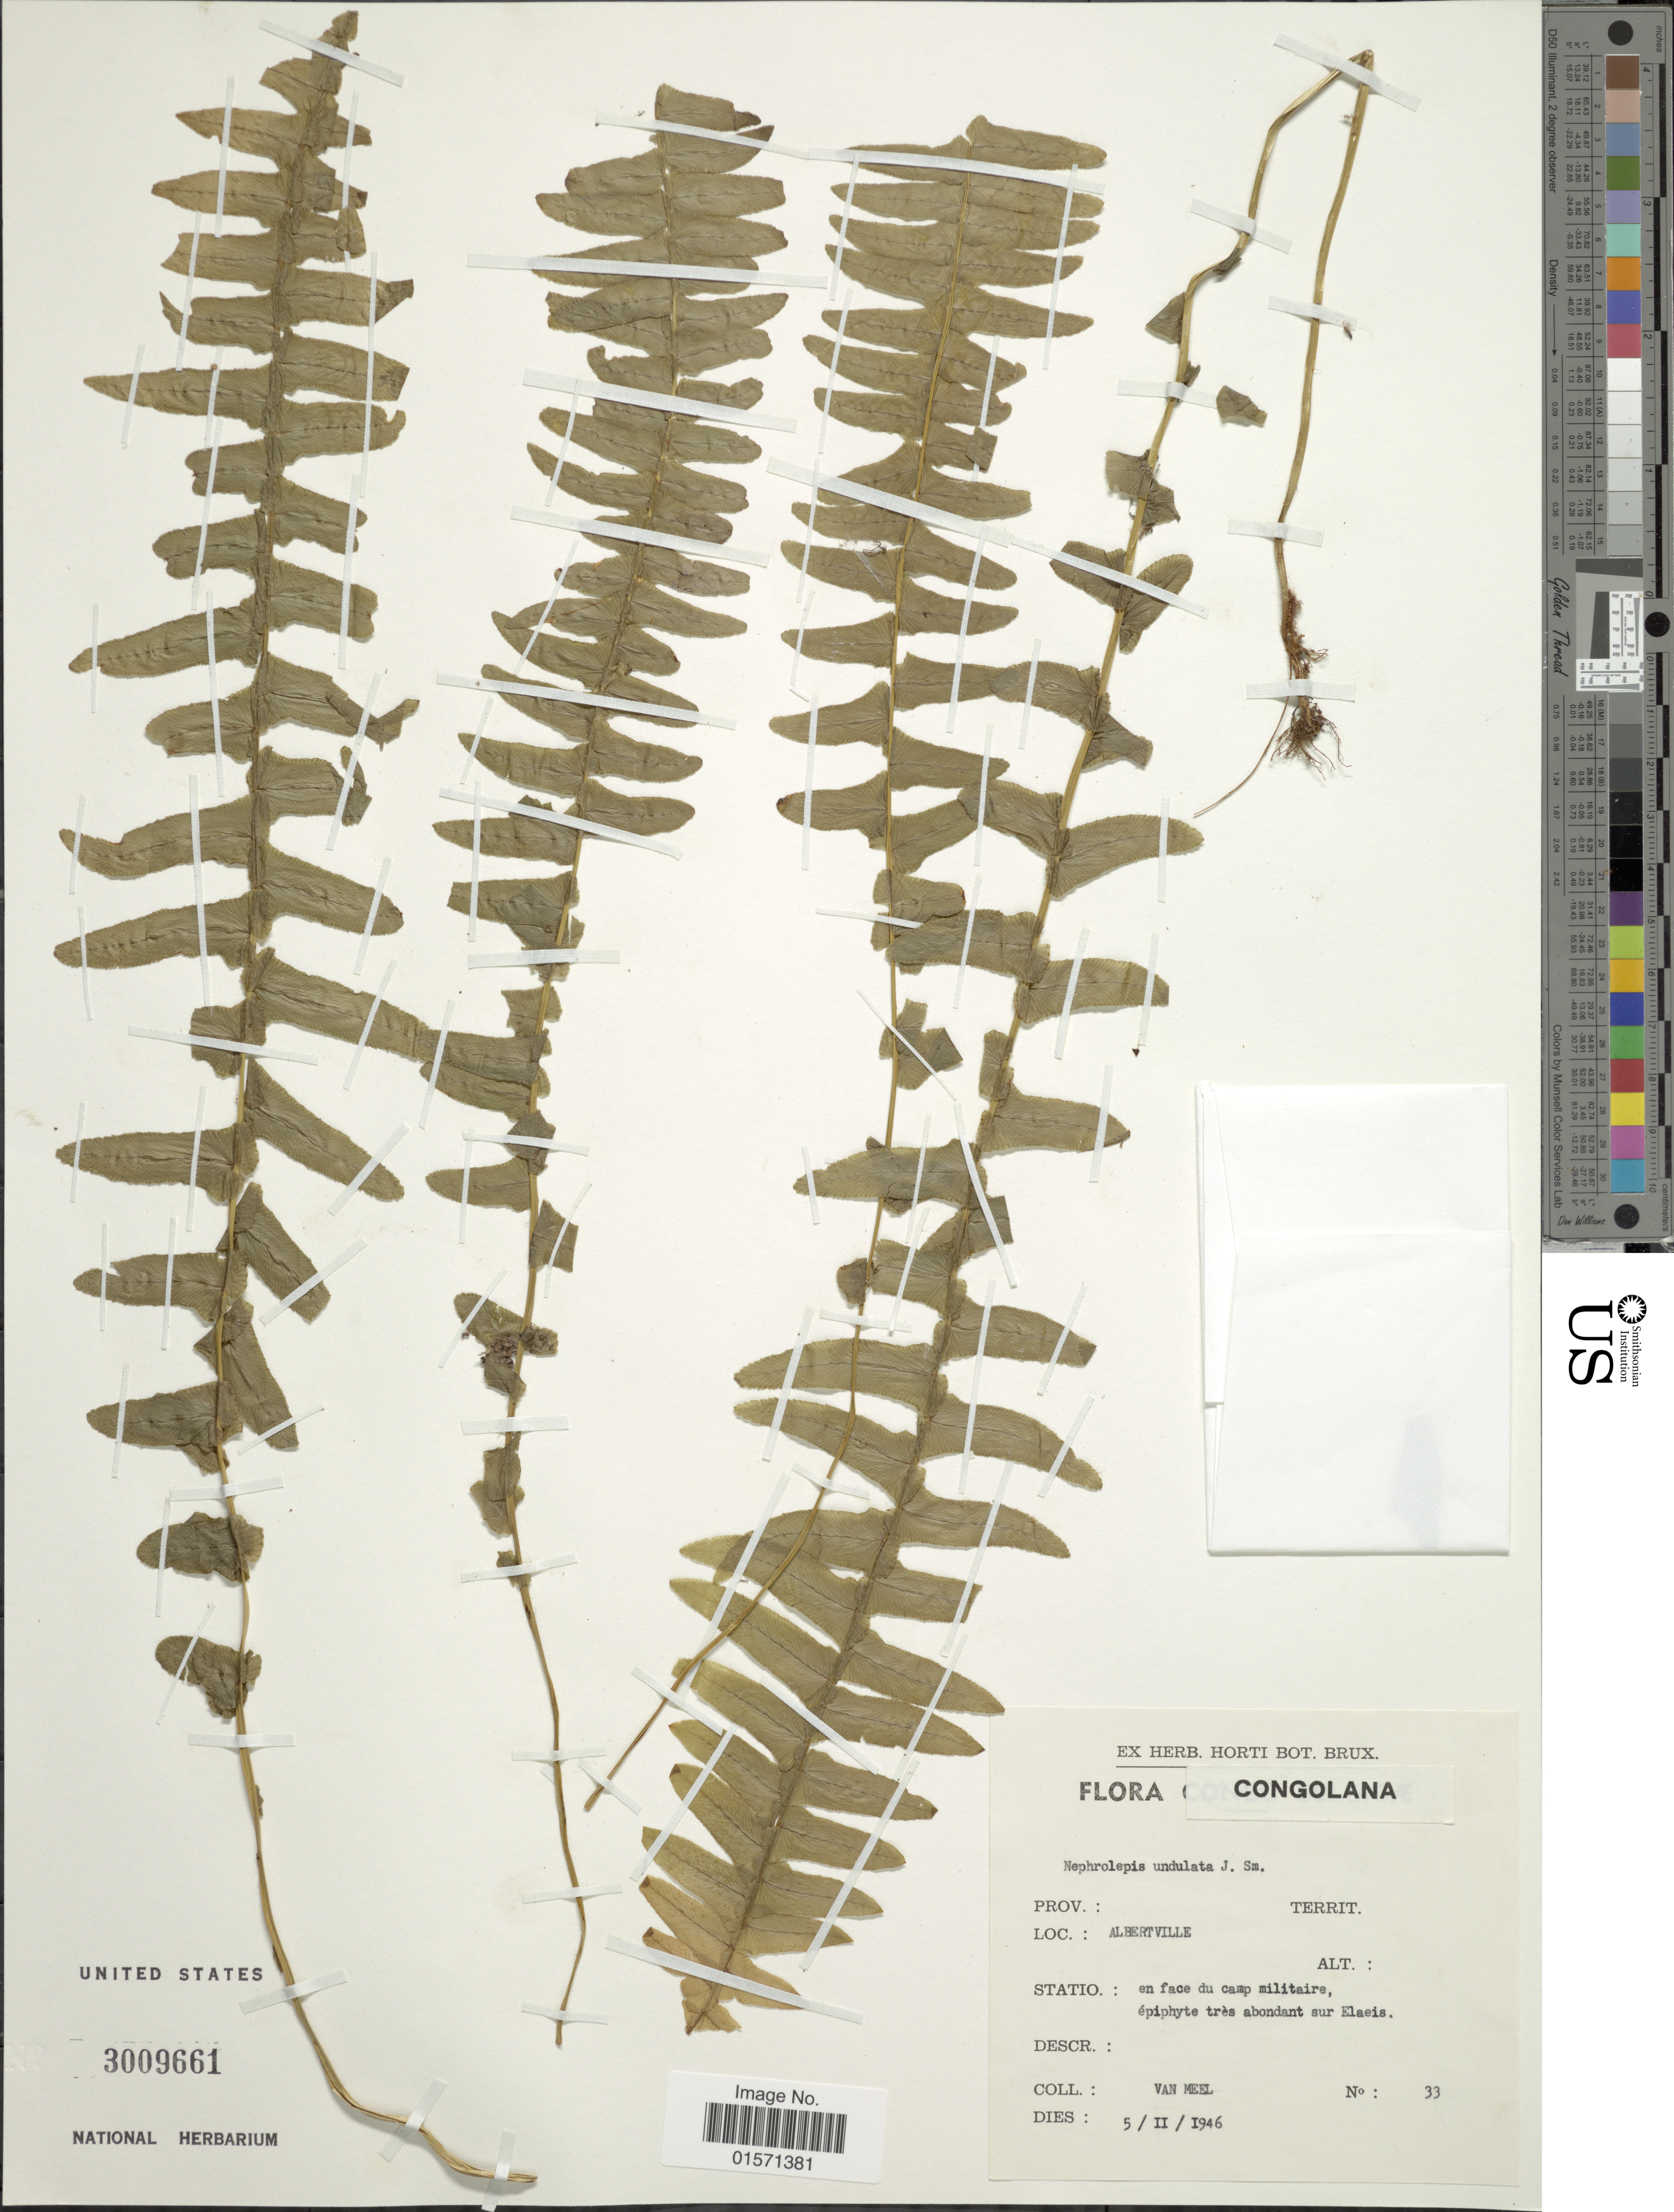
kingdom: Plantae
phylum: Tracheophyta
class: Polypodiopsida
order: Polypodiales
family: Nephrolepidaceae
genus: Nephrolepis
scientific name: Nephrolepis undulata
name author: J. Sm.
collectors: Van Meel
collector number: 33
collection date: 1946-02-05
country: Congo, Democratic Republic of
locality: Albertville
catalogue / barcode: US 3009661